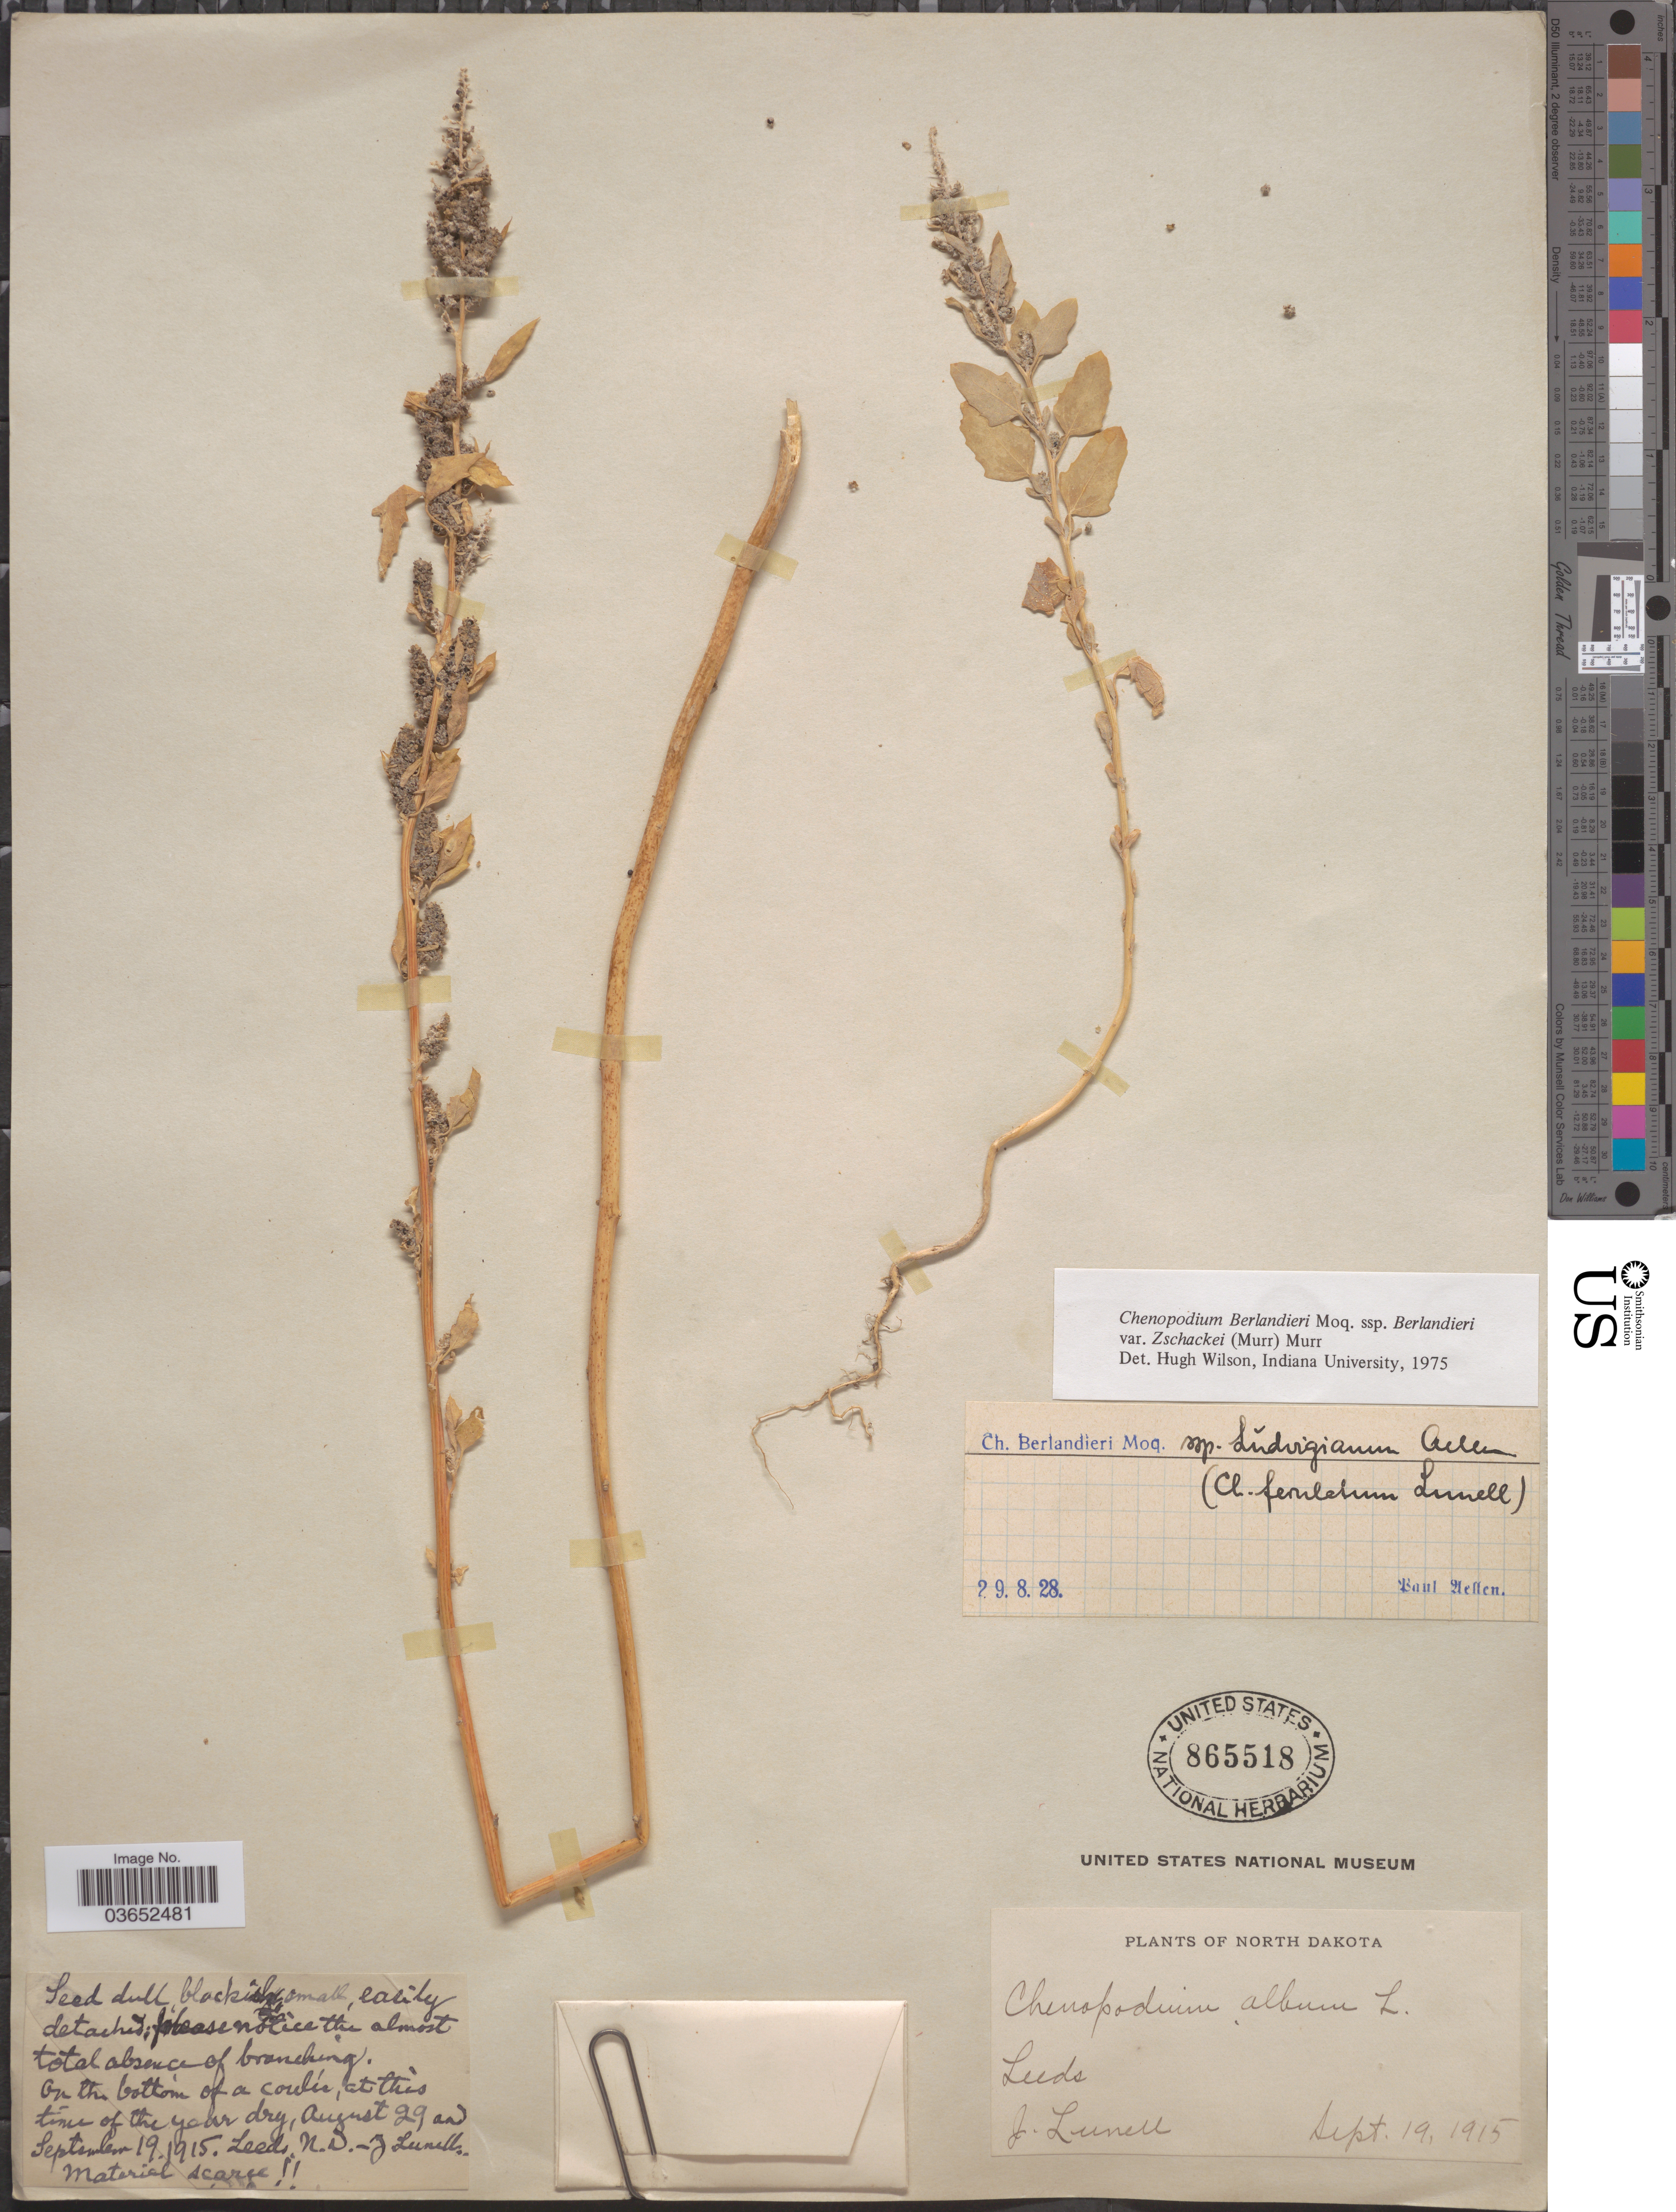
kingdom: Plantae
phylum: Tracheophyta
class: Magnoliopsida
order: Caryophyllales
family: Amaranthaceae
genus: Chenopodium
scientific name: Chenopodium berlandieri var. typicum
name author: A. Ludw. ex Graebn.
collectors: J. Lunell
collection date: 1915-09-19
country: United States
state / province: North Dakota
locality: Leeds.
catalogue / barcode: US 865518